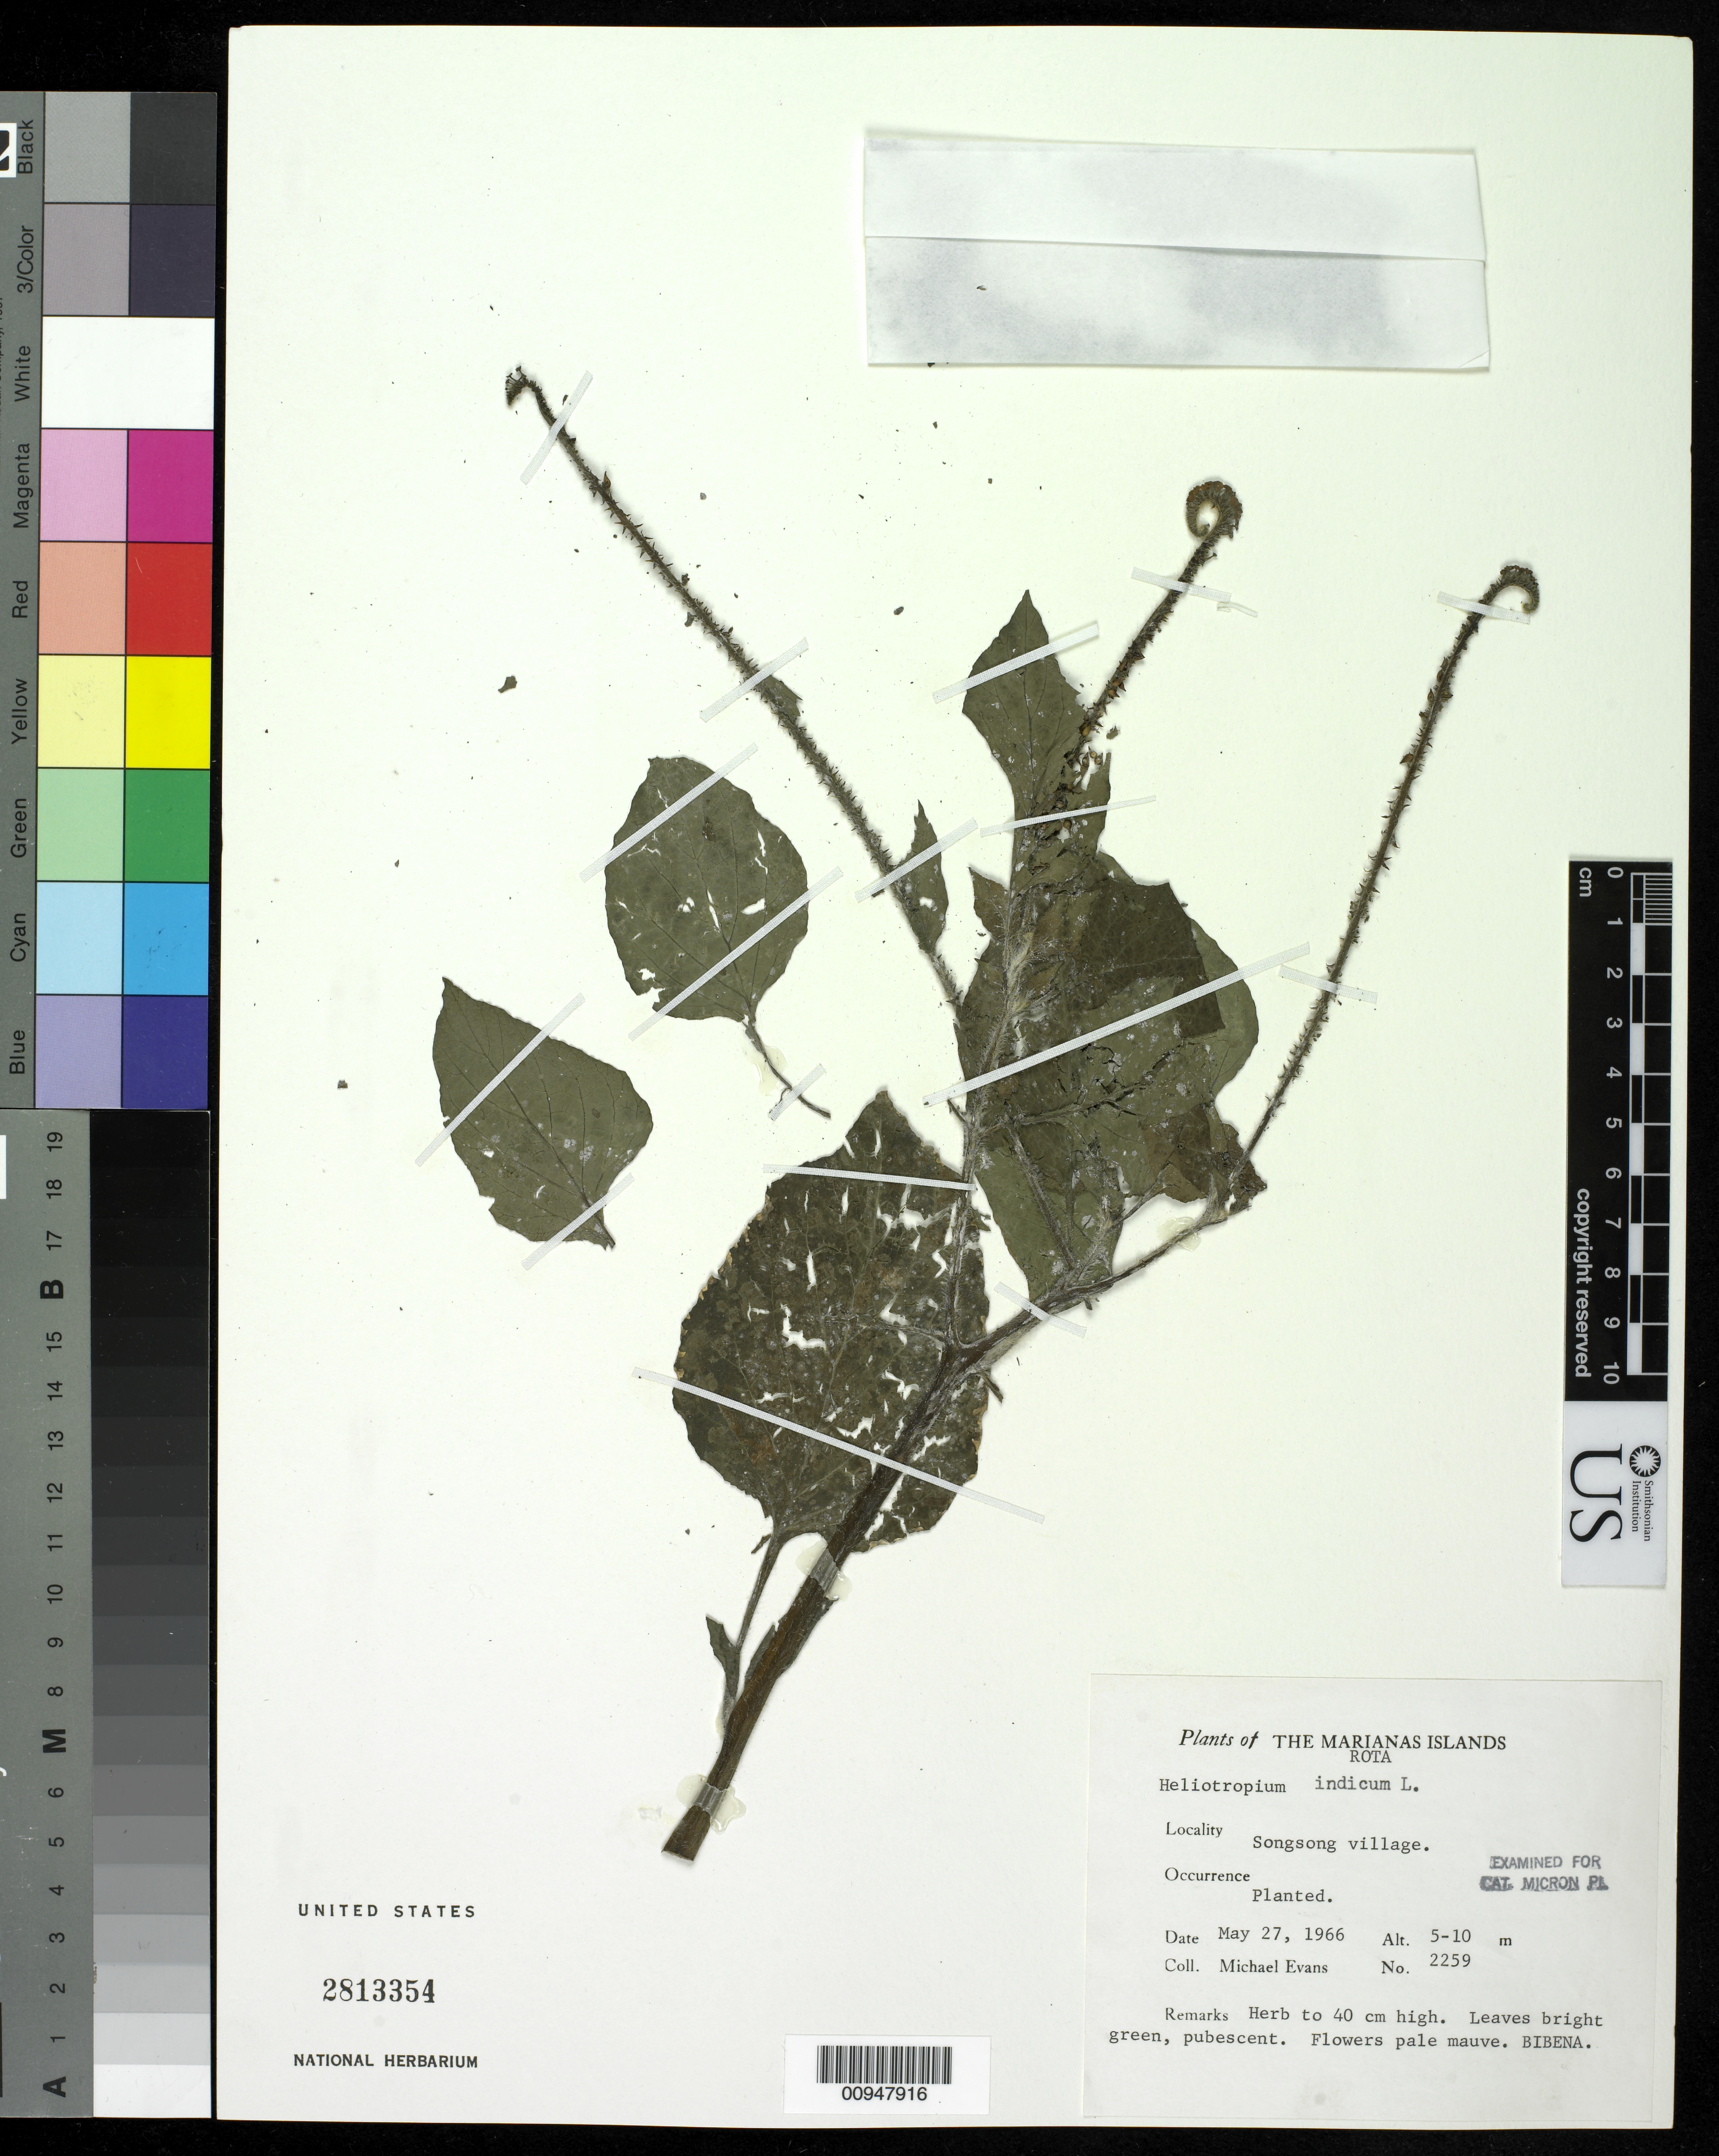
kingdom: Plantae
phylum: Tracheophyta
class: Magnoliopsida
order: Boraginales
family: Heliotropiaceae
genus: Heliotropium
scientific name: Heliotropium indicum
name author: L.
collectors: M. Evans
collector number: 2259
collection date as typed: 27 May 1966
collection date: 1966-05-27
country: Northern Mariana Islands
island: Rota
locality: Songsong village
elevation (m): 5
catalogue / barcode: US 2813354